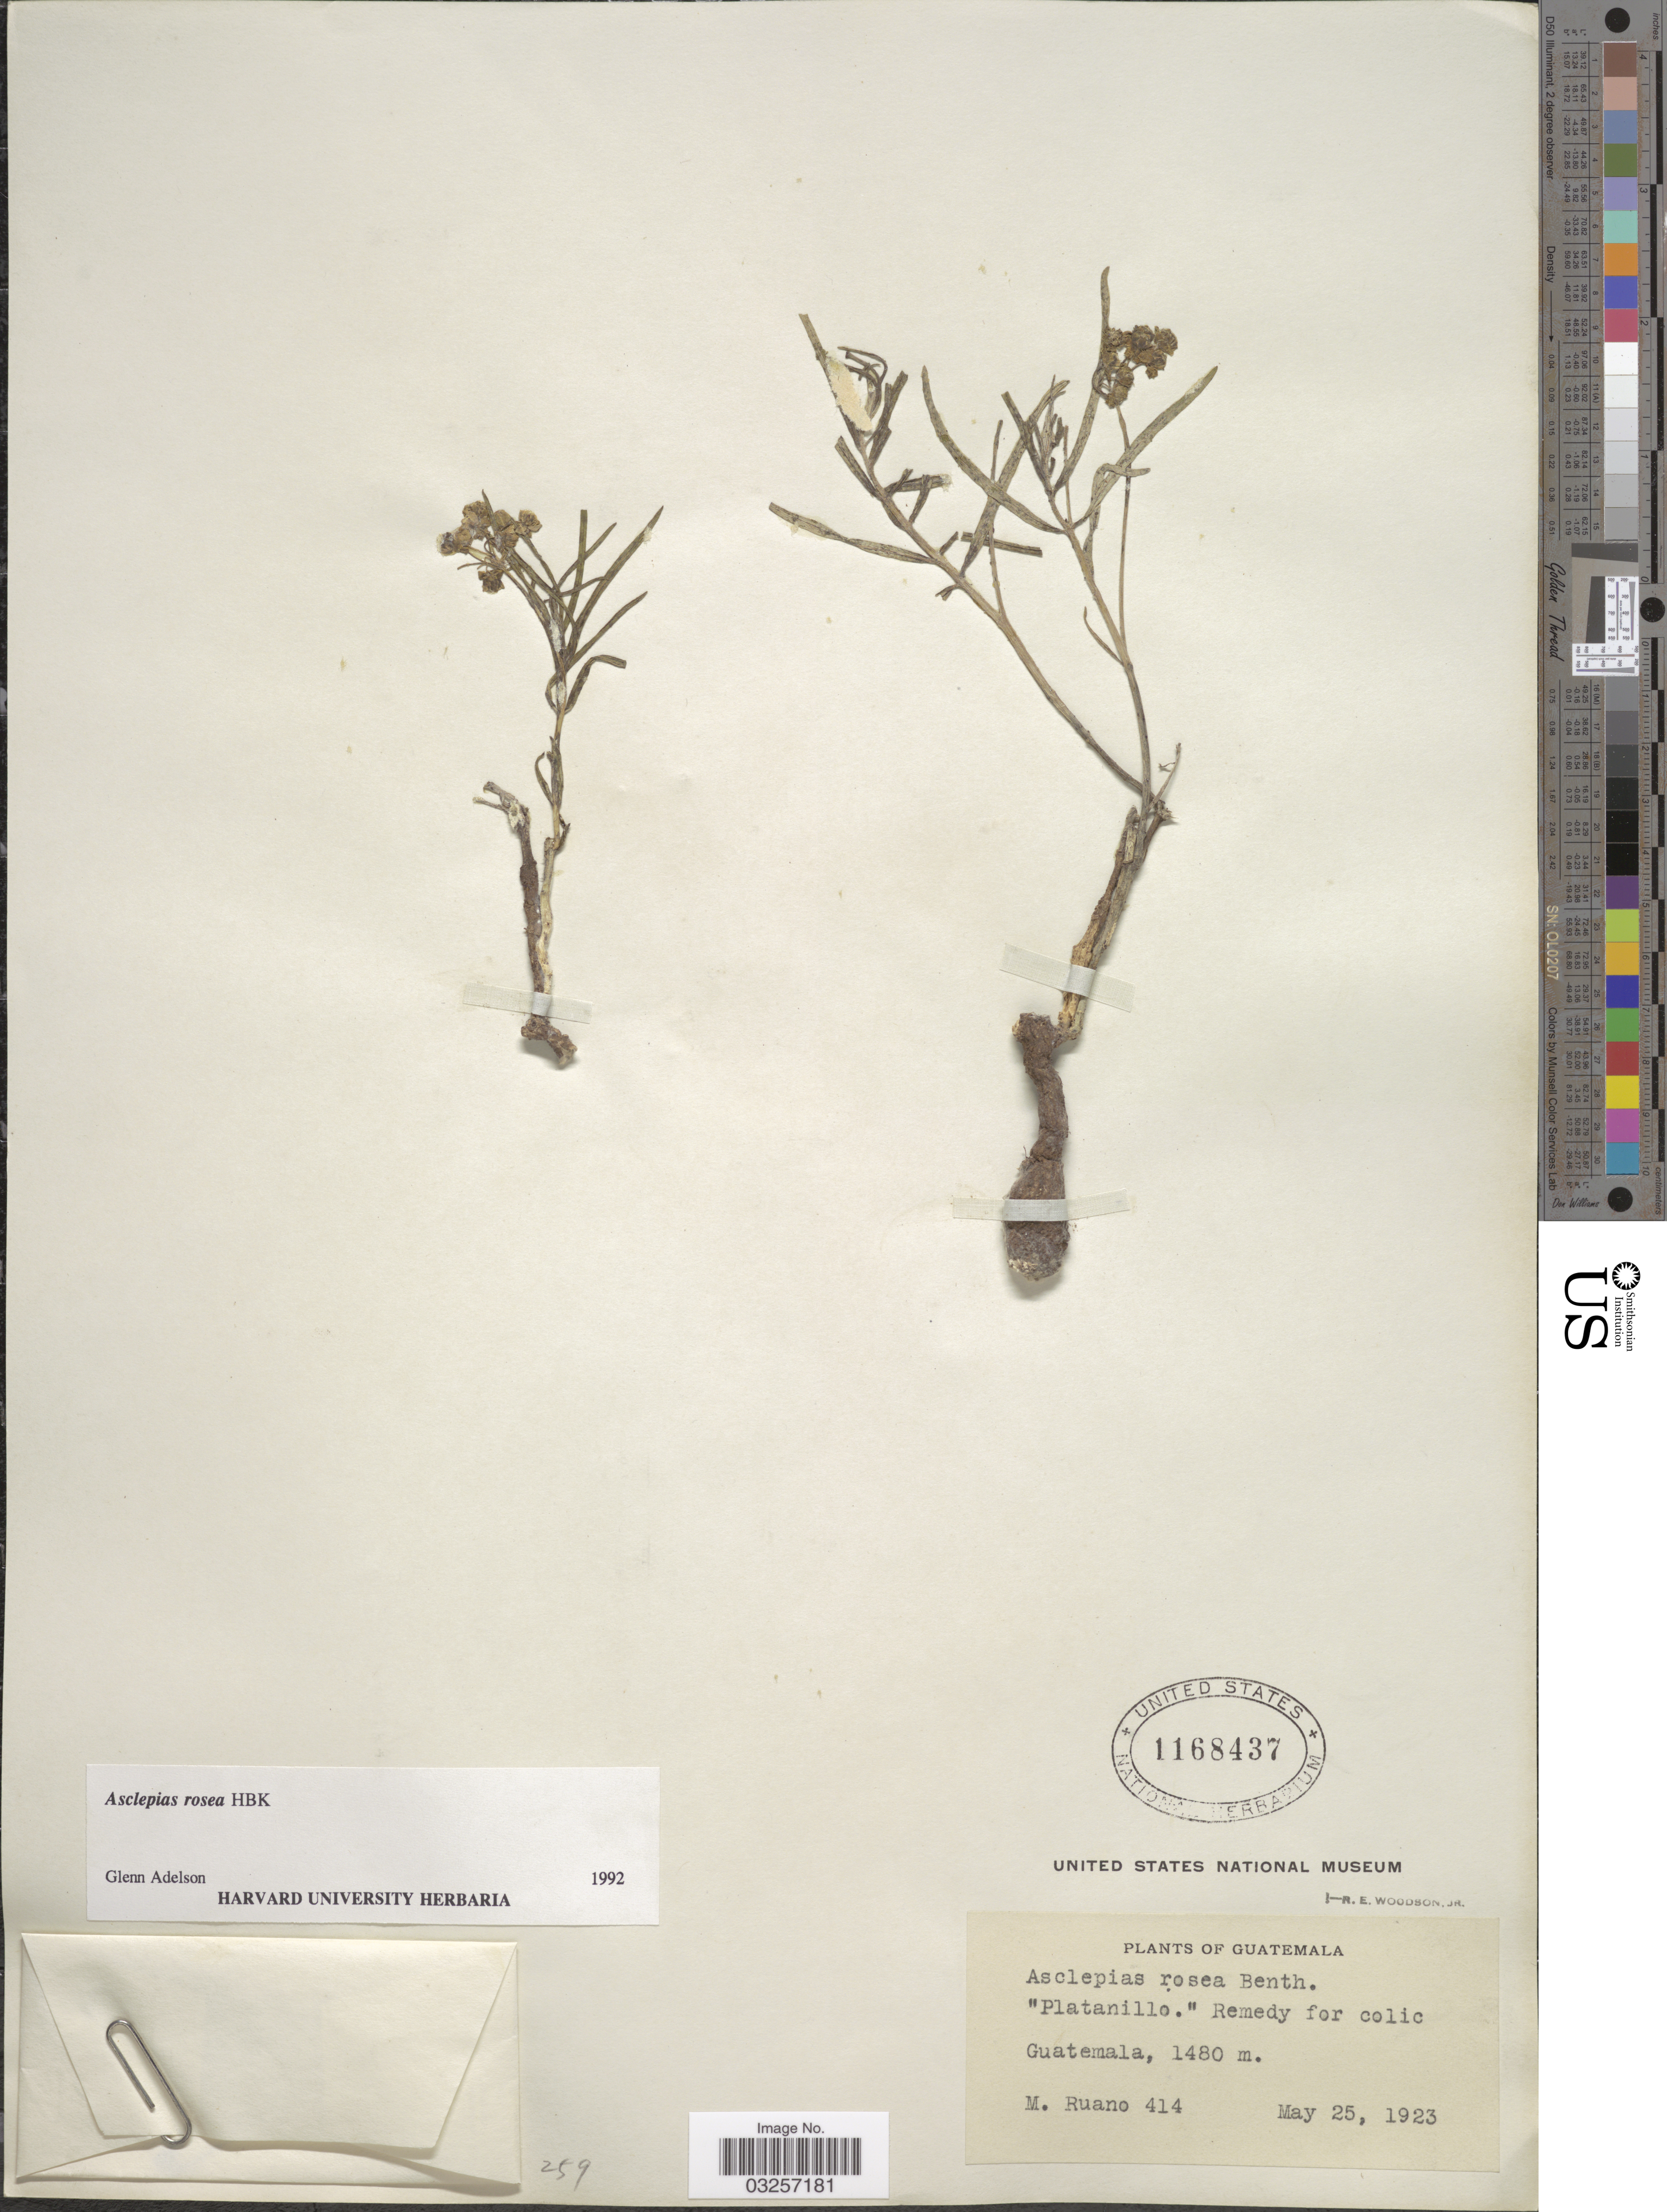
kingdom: Plantae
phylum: Tracheophyta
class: Magnoliopsida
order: Gentianales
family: Apocynaceae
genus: Asclepias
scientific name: Asclepias rosea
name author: Kunth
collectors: M. Ruano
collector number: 414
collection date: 1923-05-25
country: Guatemala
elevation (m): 1480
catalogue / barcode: US 1168437